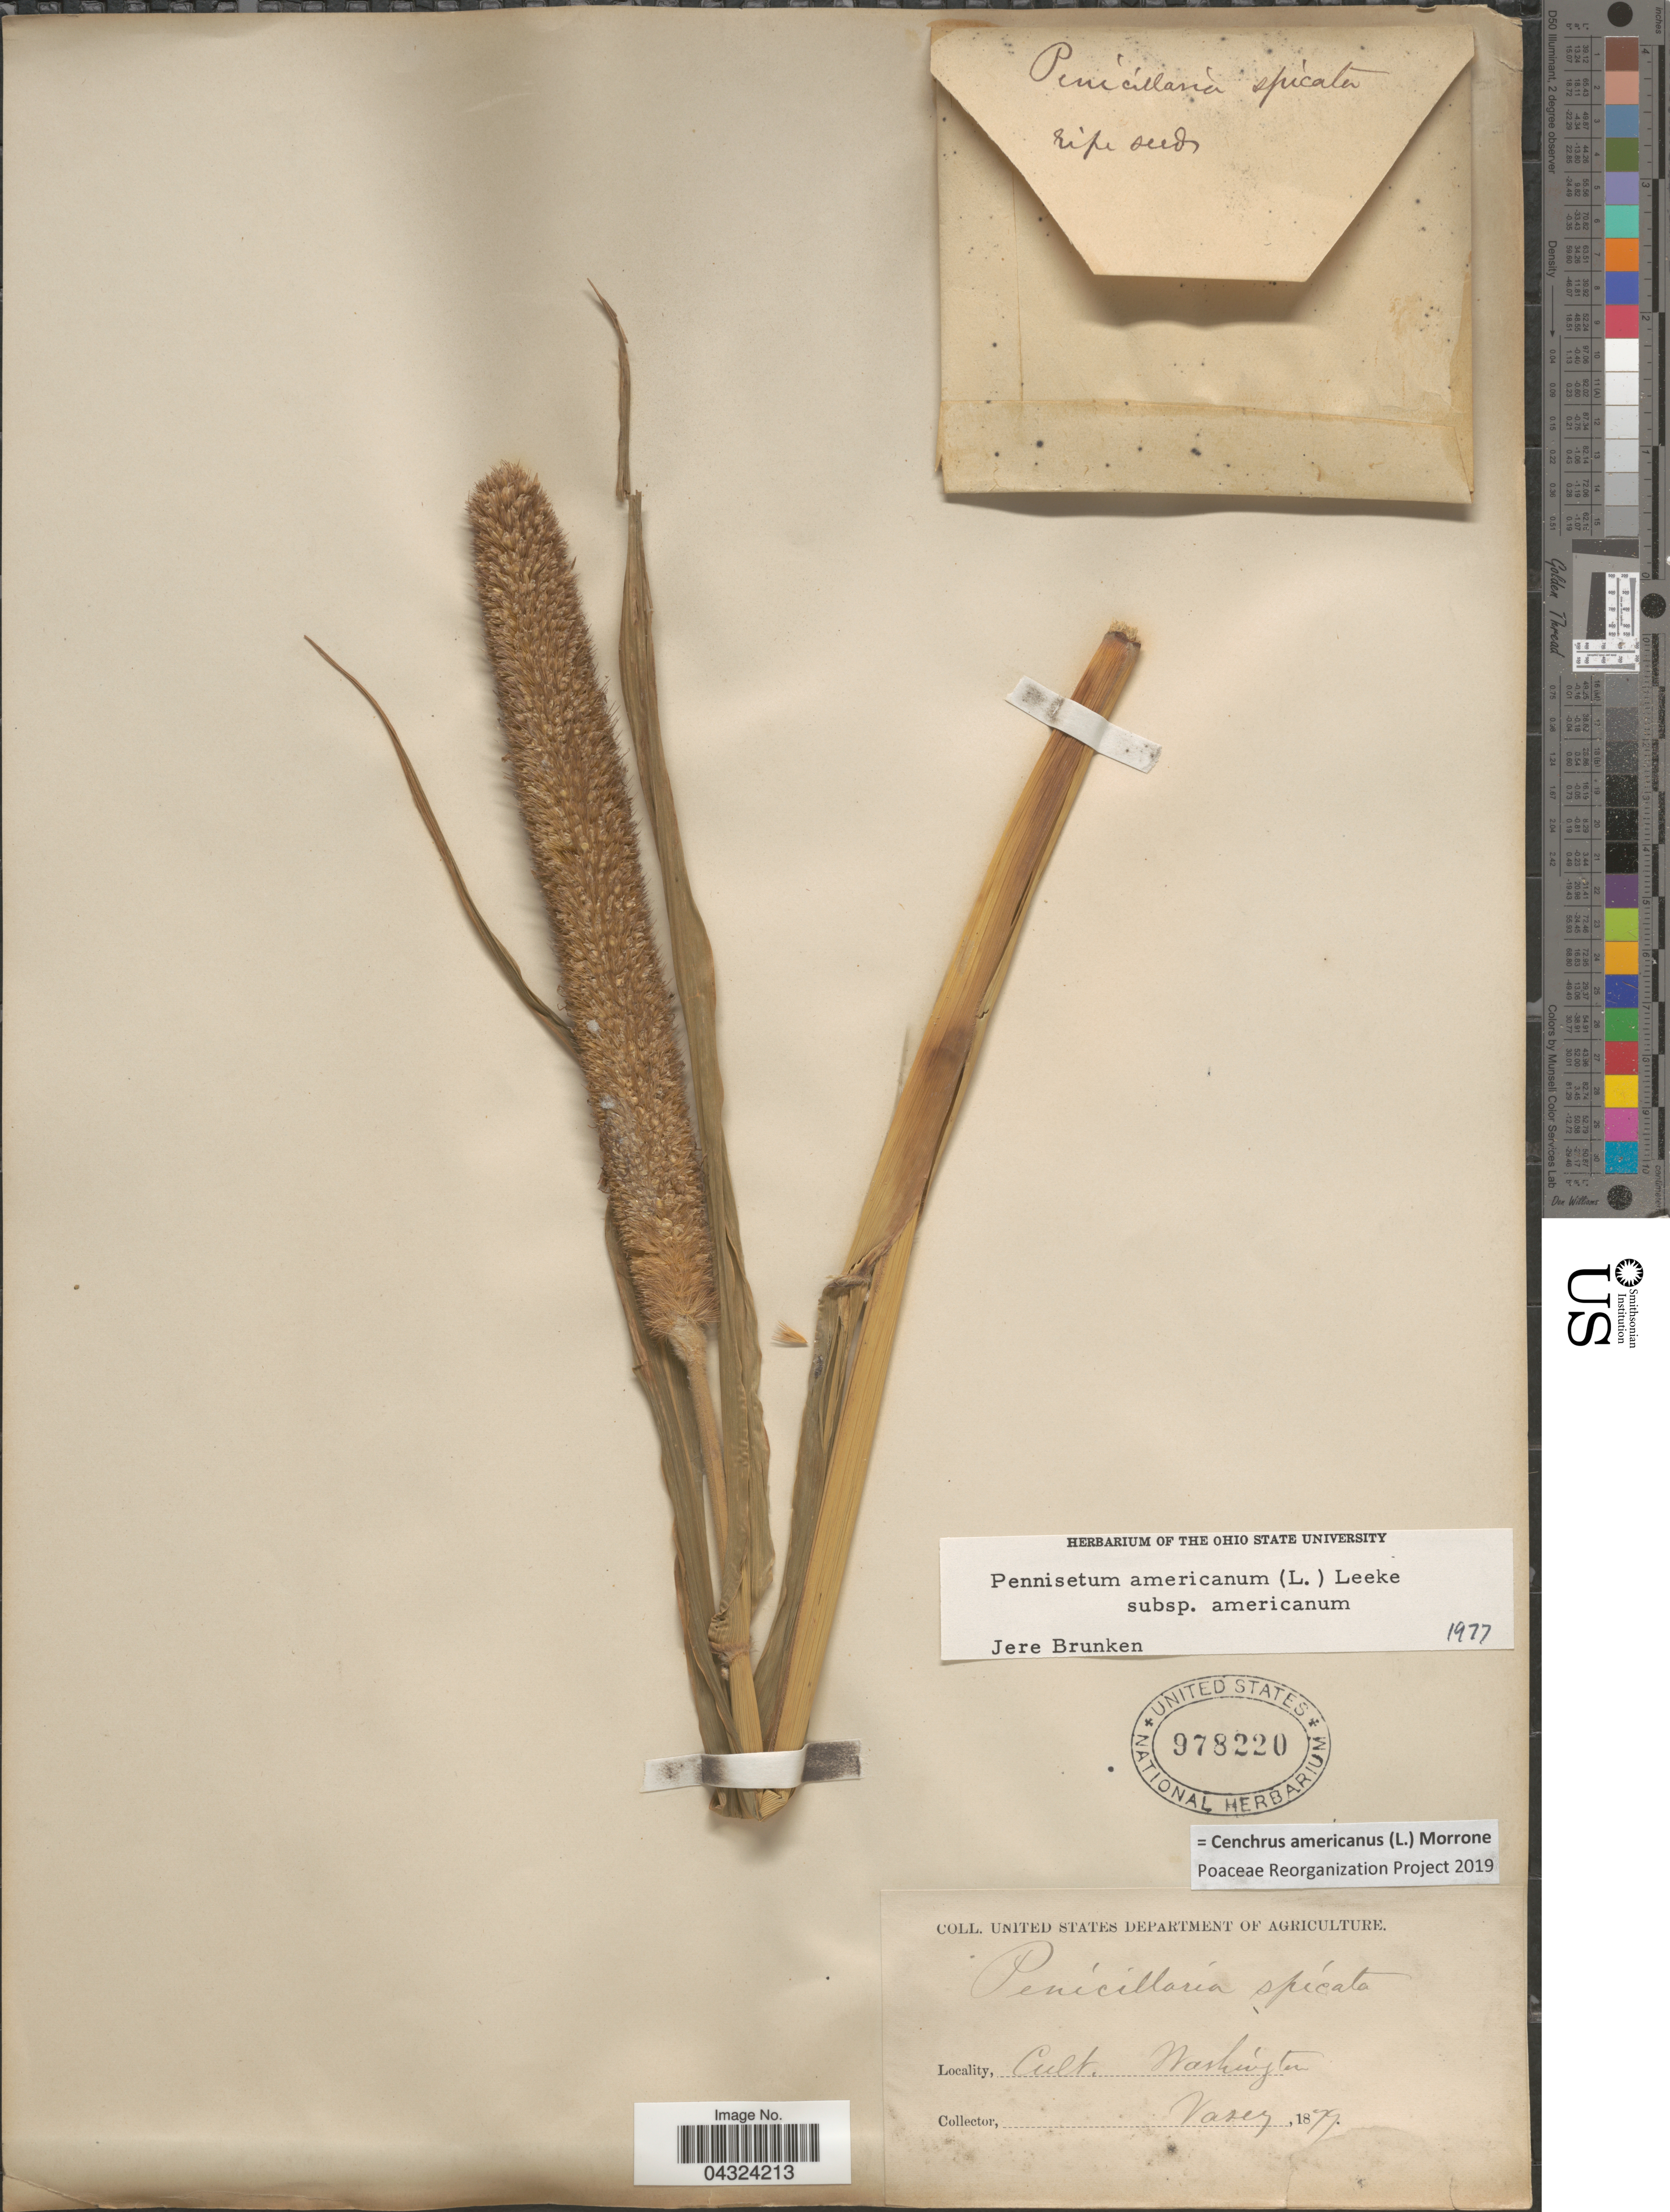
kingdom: Plantae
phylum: Tracheophyta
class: Liliopsida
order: Poales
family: Poaceae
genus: Cenchrus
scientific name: Cenchrus americanus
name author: (L.) Morrone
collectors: Vasey, --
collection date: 1879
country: United States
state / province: District of Columbia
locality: Cult.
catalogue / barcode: US 978220